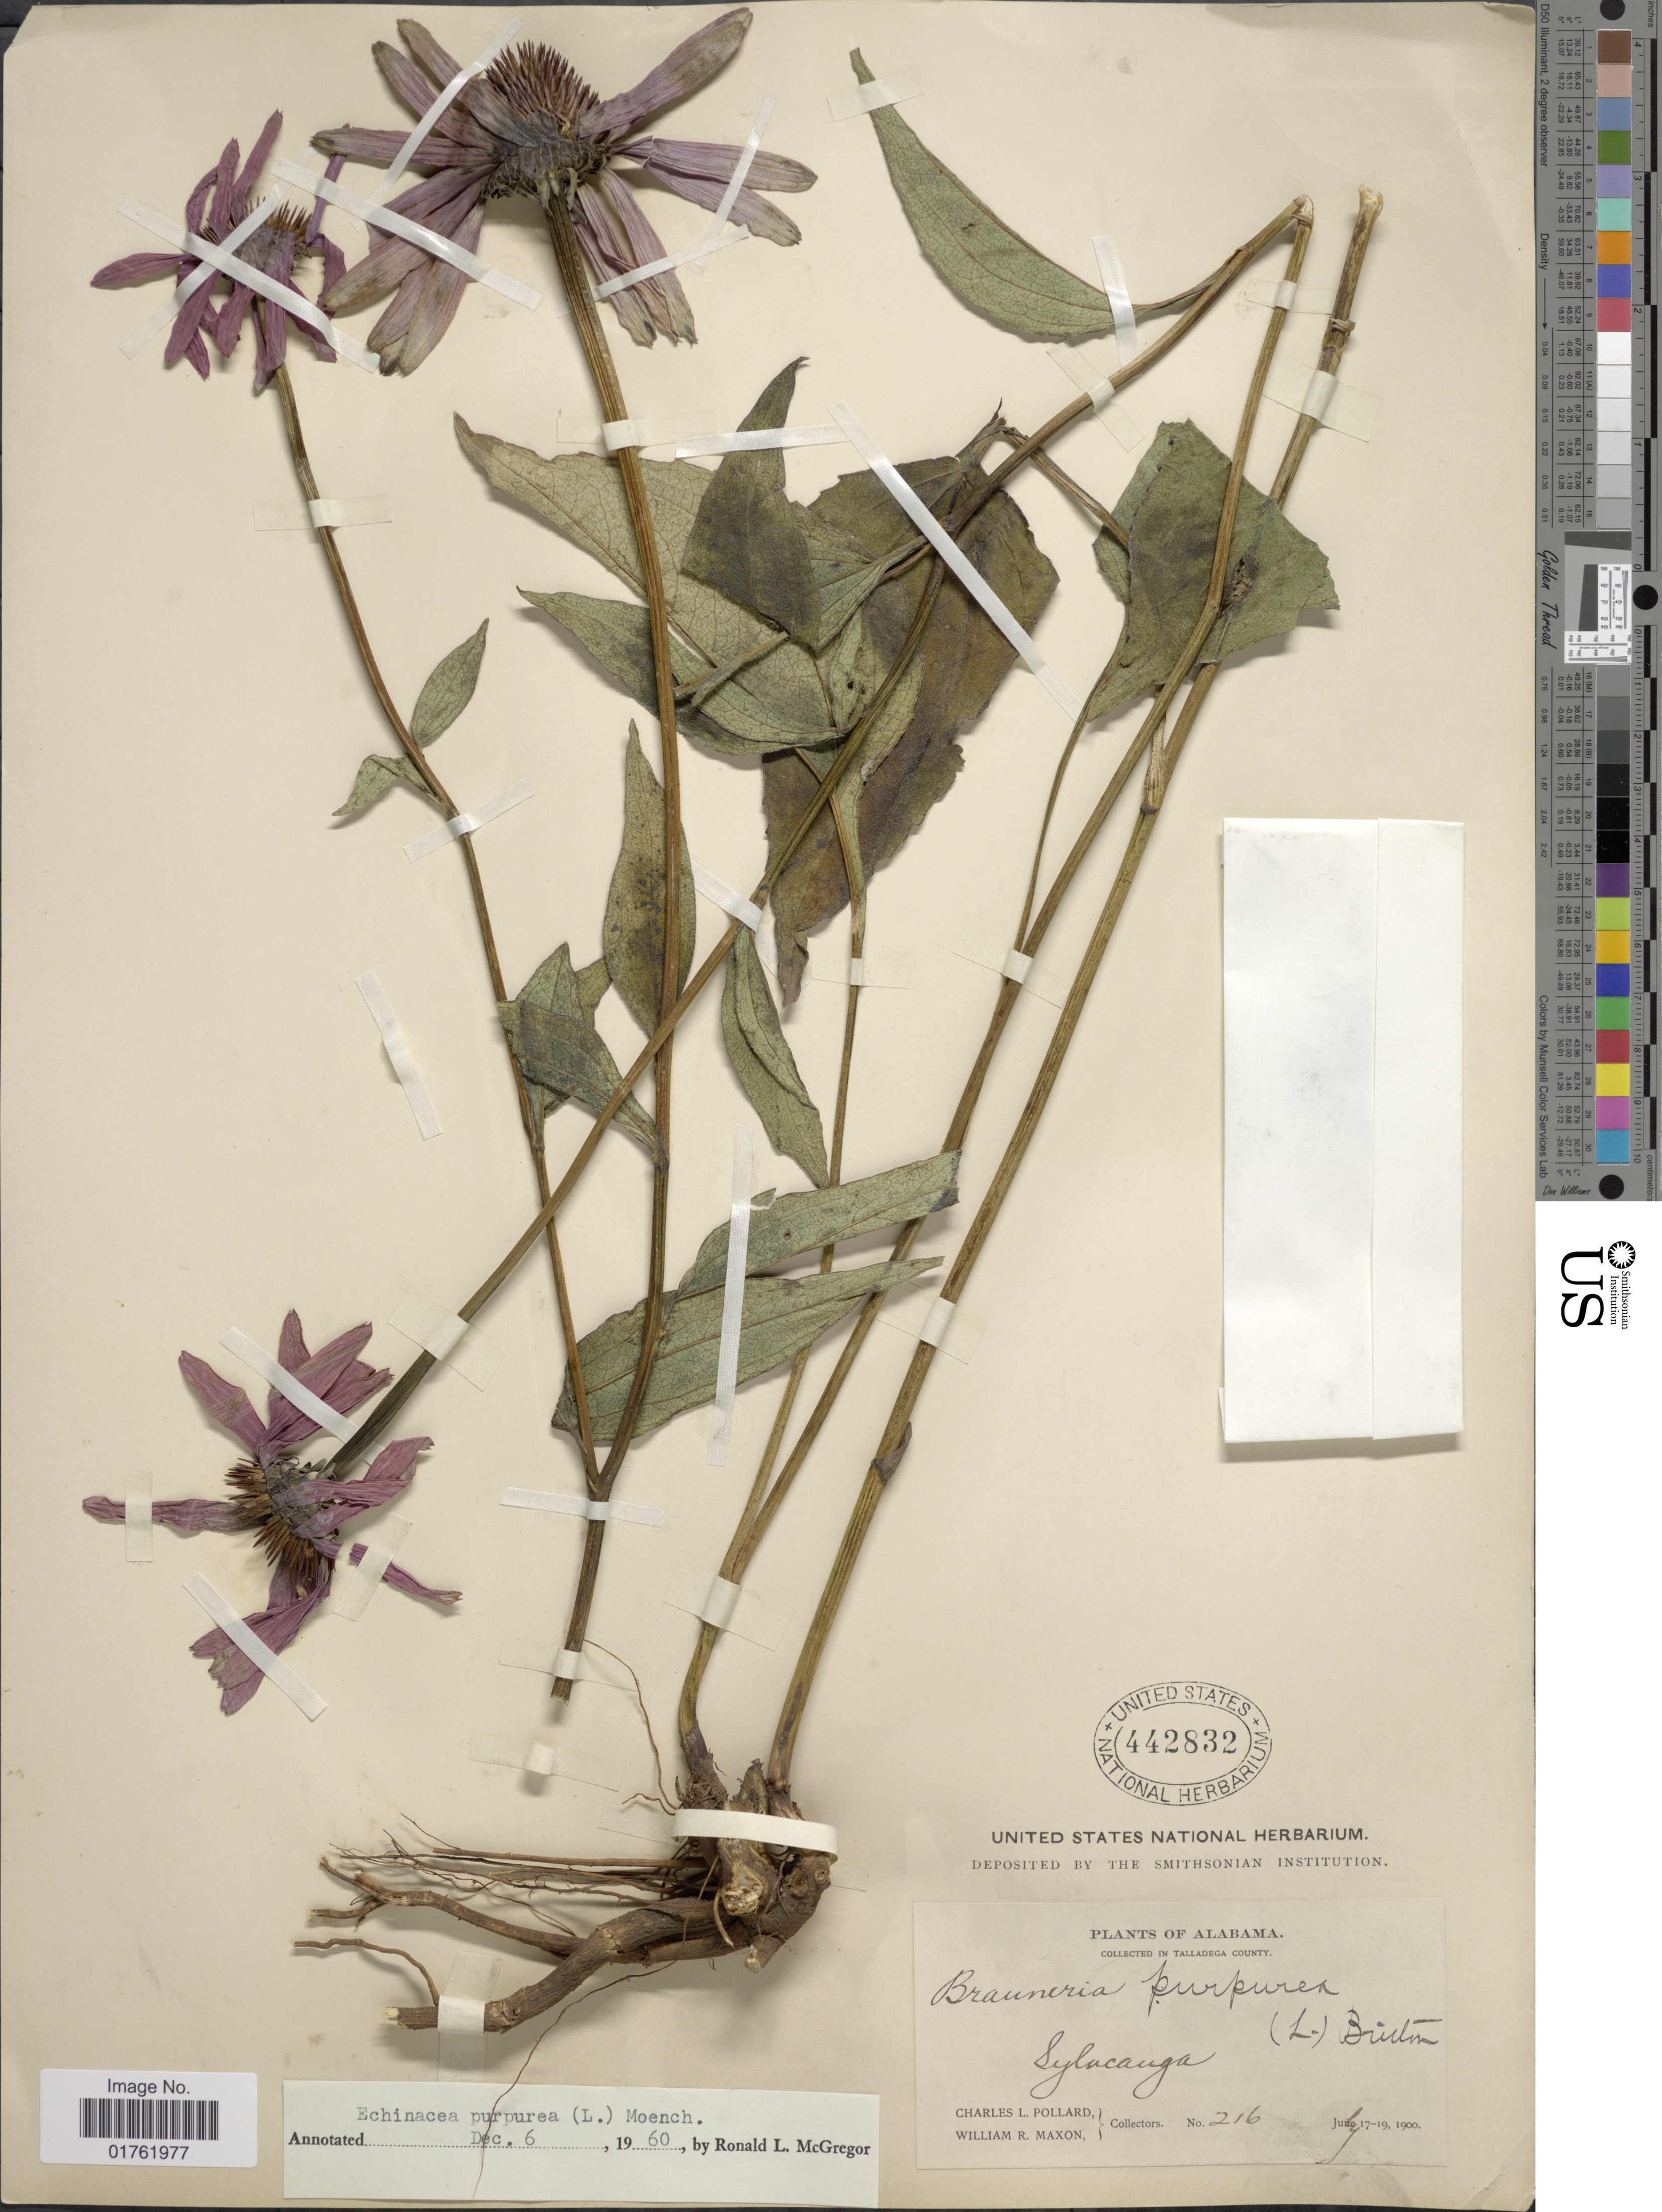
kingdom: Plantae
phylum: Tracheophyta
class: Magnoliopsida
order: Asterales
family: Asteraceae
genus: Echinacea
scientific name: Echinacea purpurea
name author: (L.) Moench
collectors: C. L. Pollard & W. R. Maxon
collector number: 216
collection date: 1900-07-07/1900-07-19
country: United States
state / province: Alabama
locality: In Talladega County, Sylacauga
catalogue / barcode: US 442832